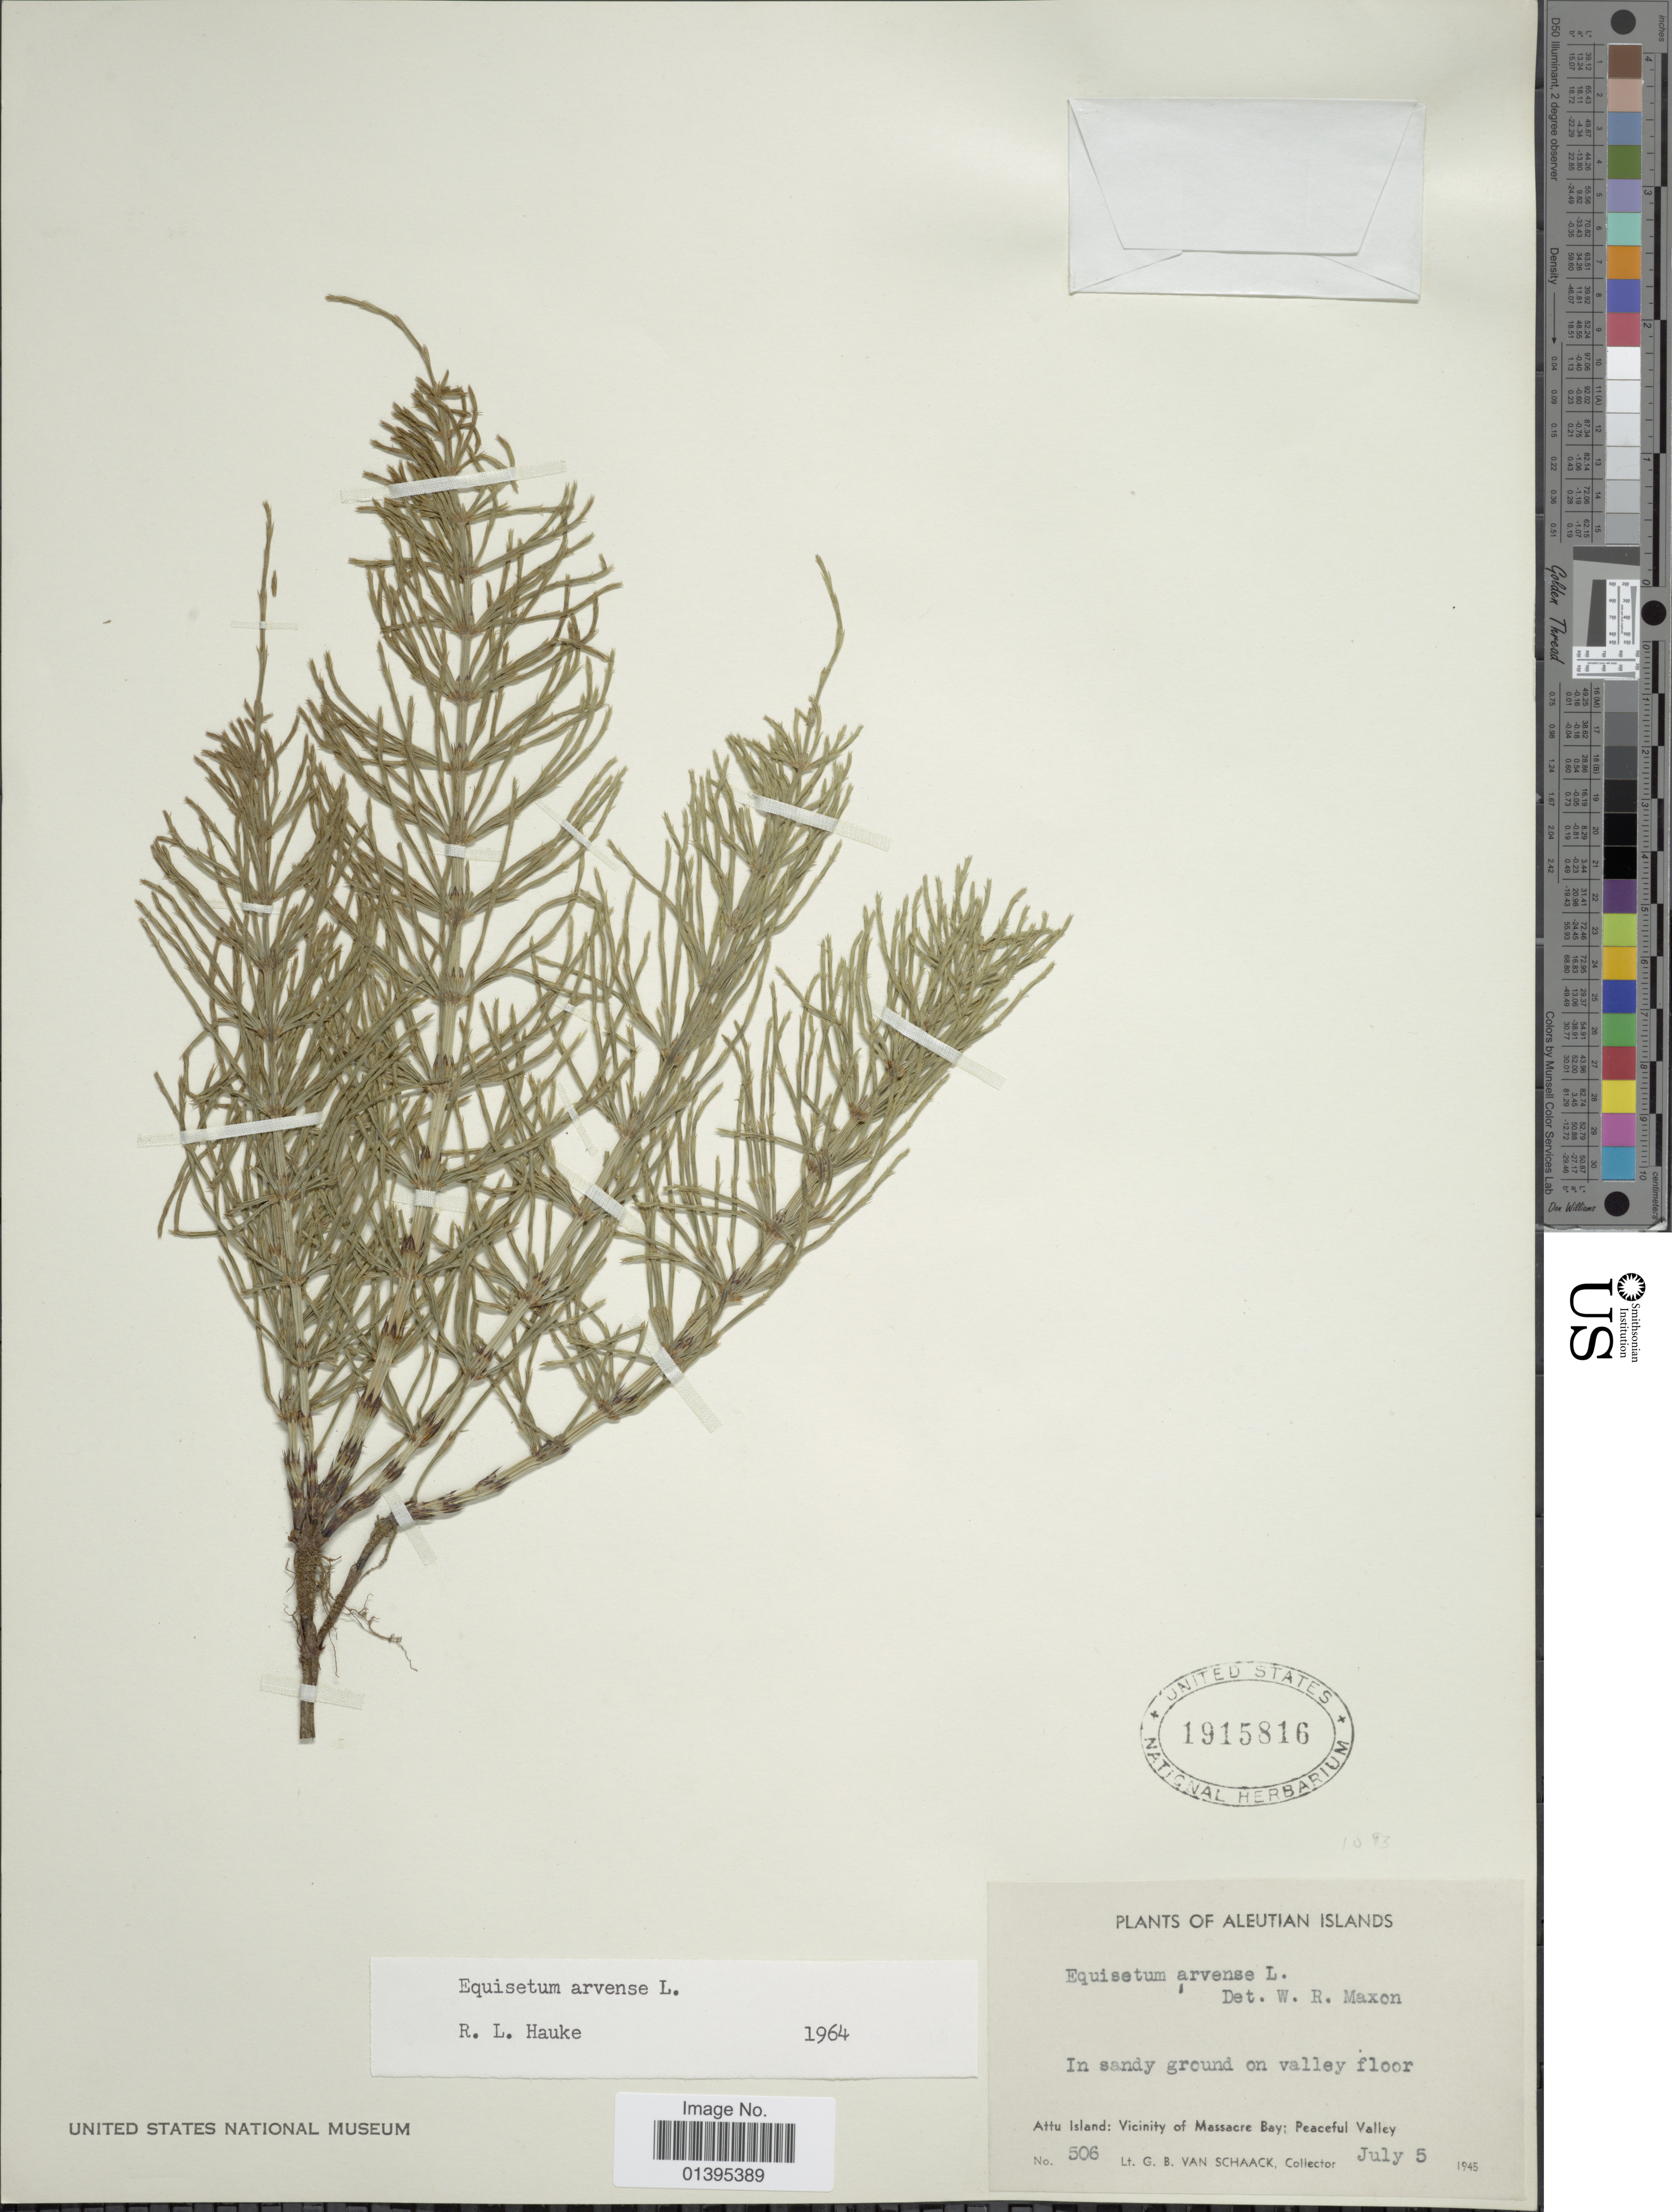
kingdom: Plantae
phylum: Tracheophyta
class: Polypodiopsida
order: Equisetales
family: Equisetaceae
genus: Equisetum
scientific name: Equisetum arvense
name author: L.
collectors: G. Van Schaack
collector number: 506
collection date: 1945-07-05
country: United States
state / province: Alaska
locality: Aleutian Islands, Attu Island: vicinity of Massacre Bay: Peaceful Valley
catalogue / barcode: US 1915816